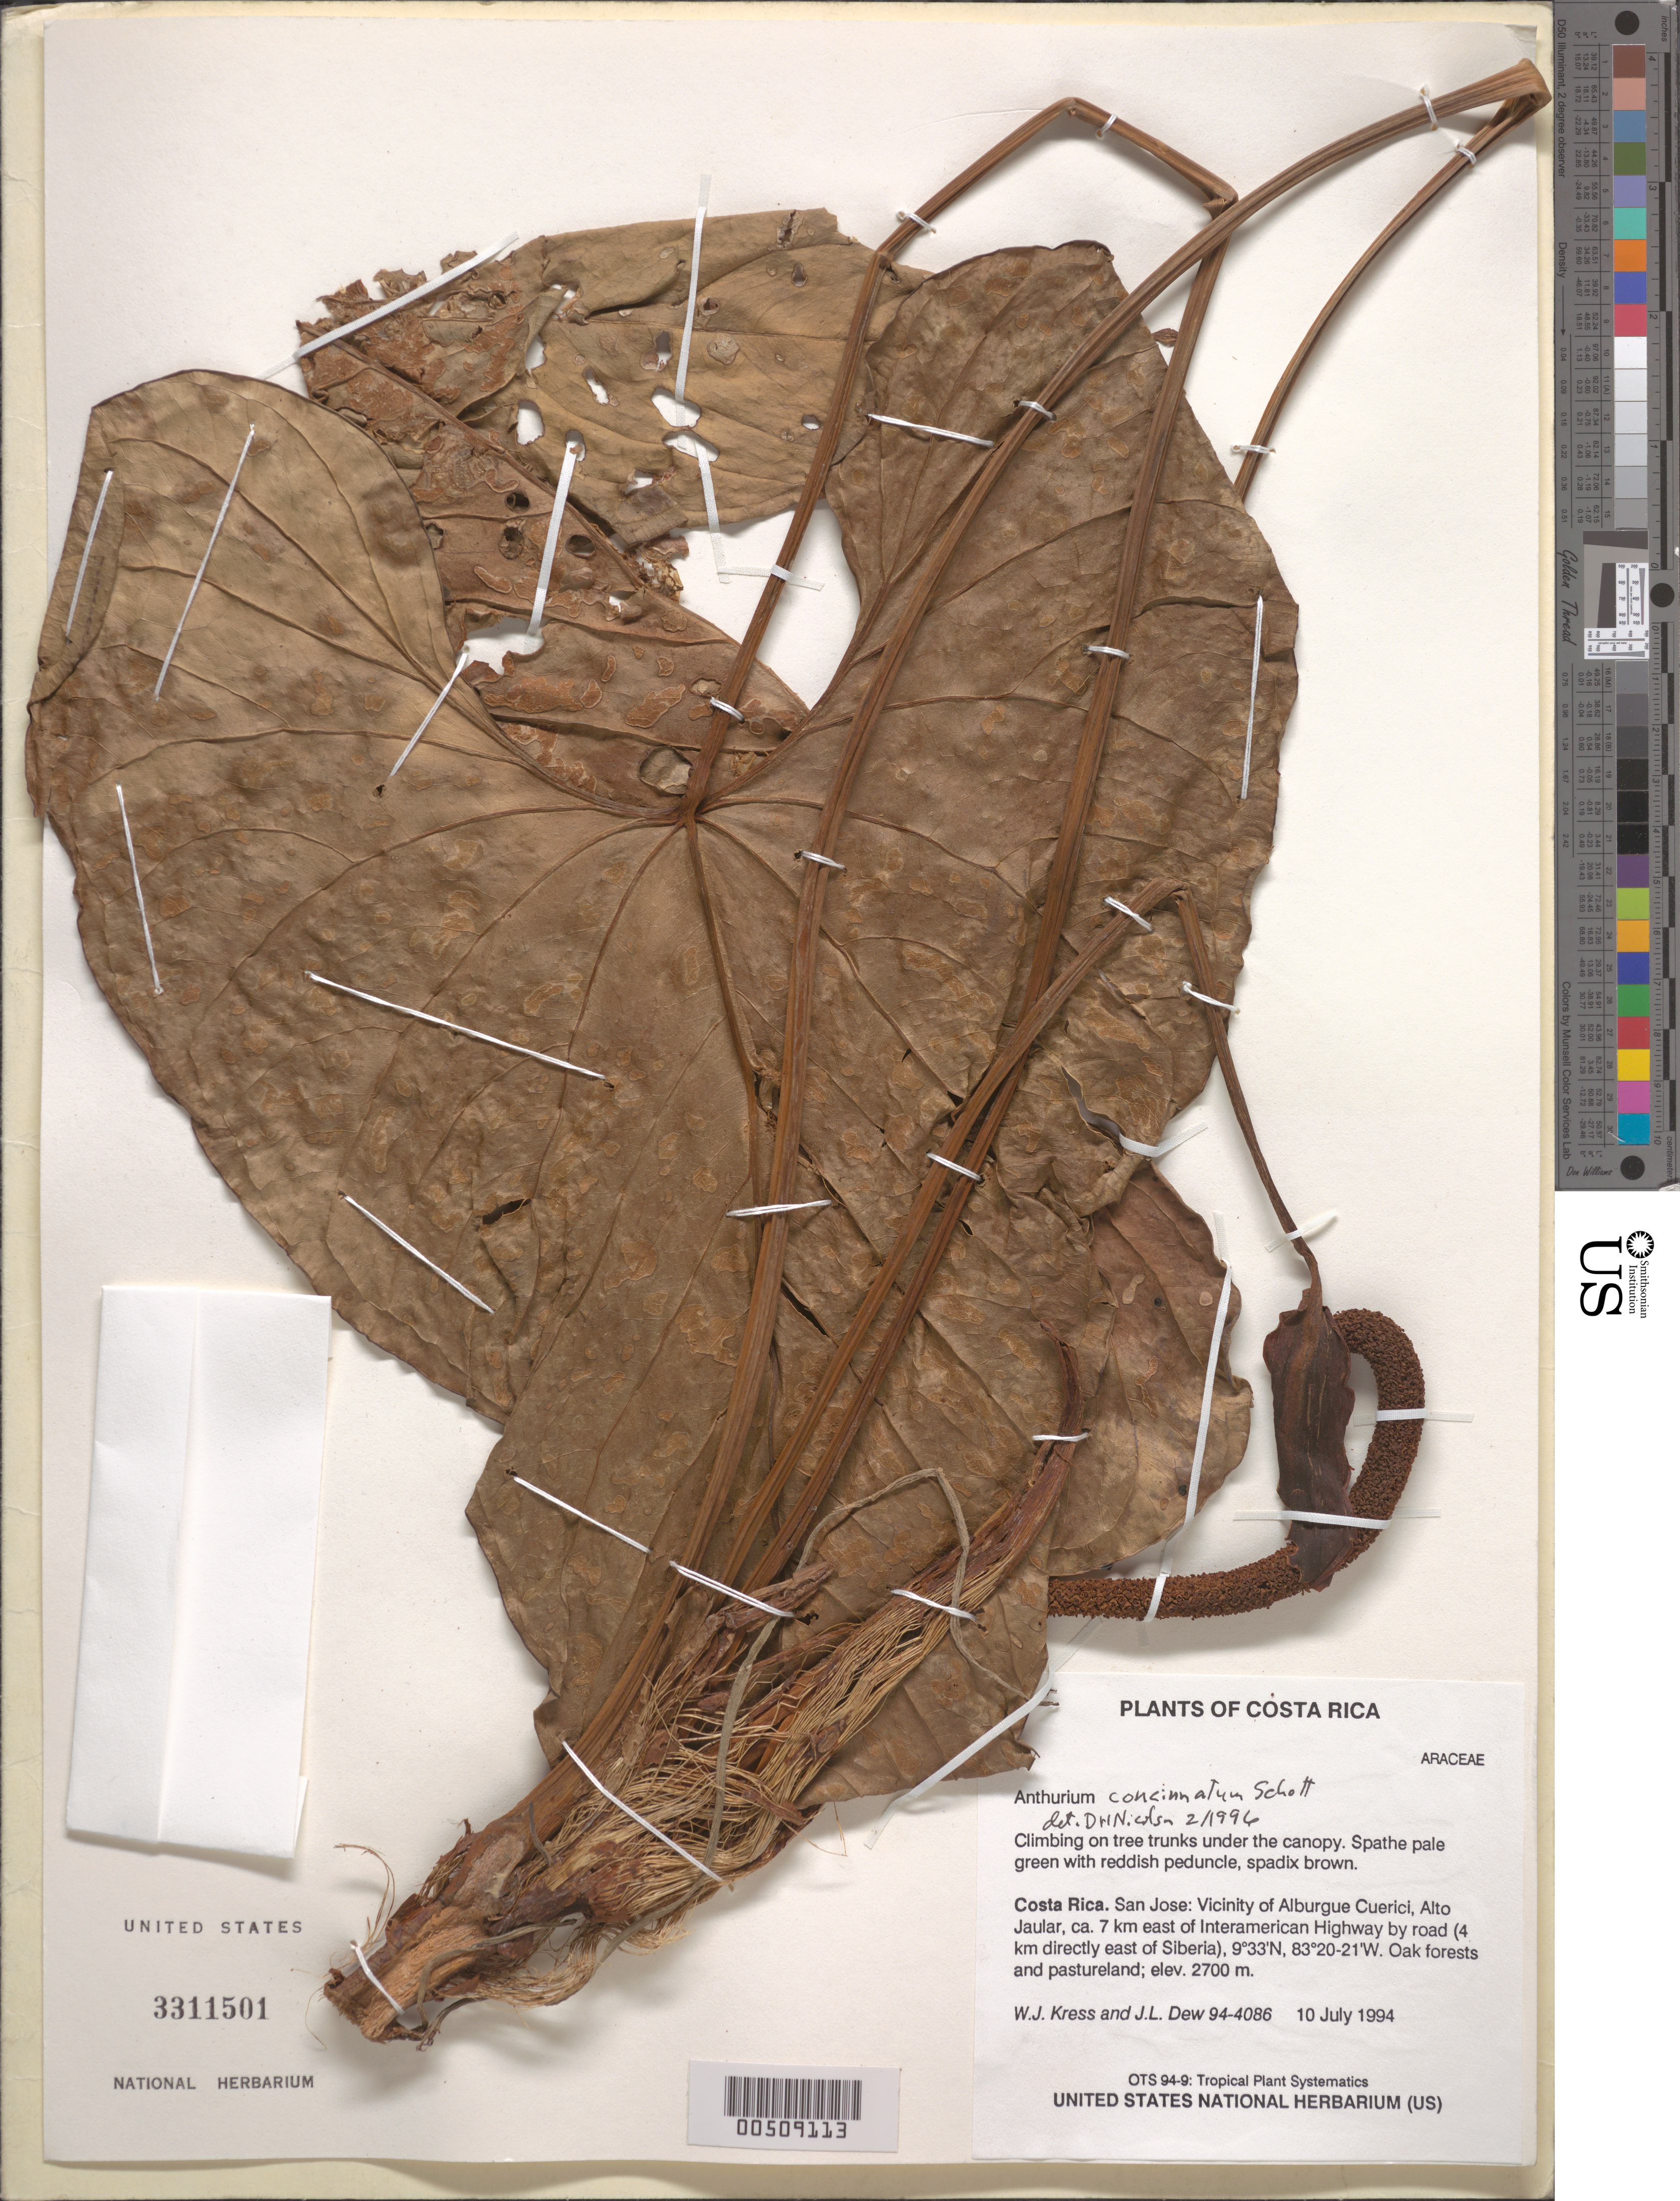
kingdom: Plantae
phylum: Tracheophyta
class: Liliopsida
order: Alismatales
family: Araceae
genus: Anthurium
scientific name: Anthurium concinnatum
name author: Schott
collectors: W. J. Kress & J. L. Dew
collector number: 94-4086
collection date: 1994-07-10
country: Costa Rica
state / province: San Jose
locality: Vicinity of Alburgue Cuerici, Alto Jaular, ca. 7 km East of Interamerican Highway by road (4km directly East of Siberia). Oak forests and pastureland, 2600-2800 m altitude.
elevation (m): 2700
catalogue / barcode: US 3311501